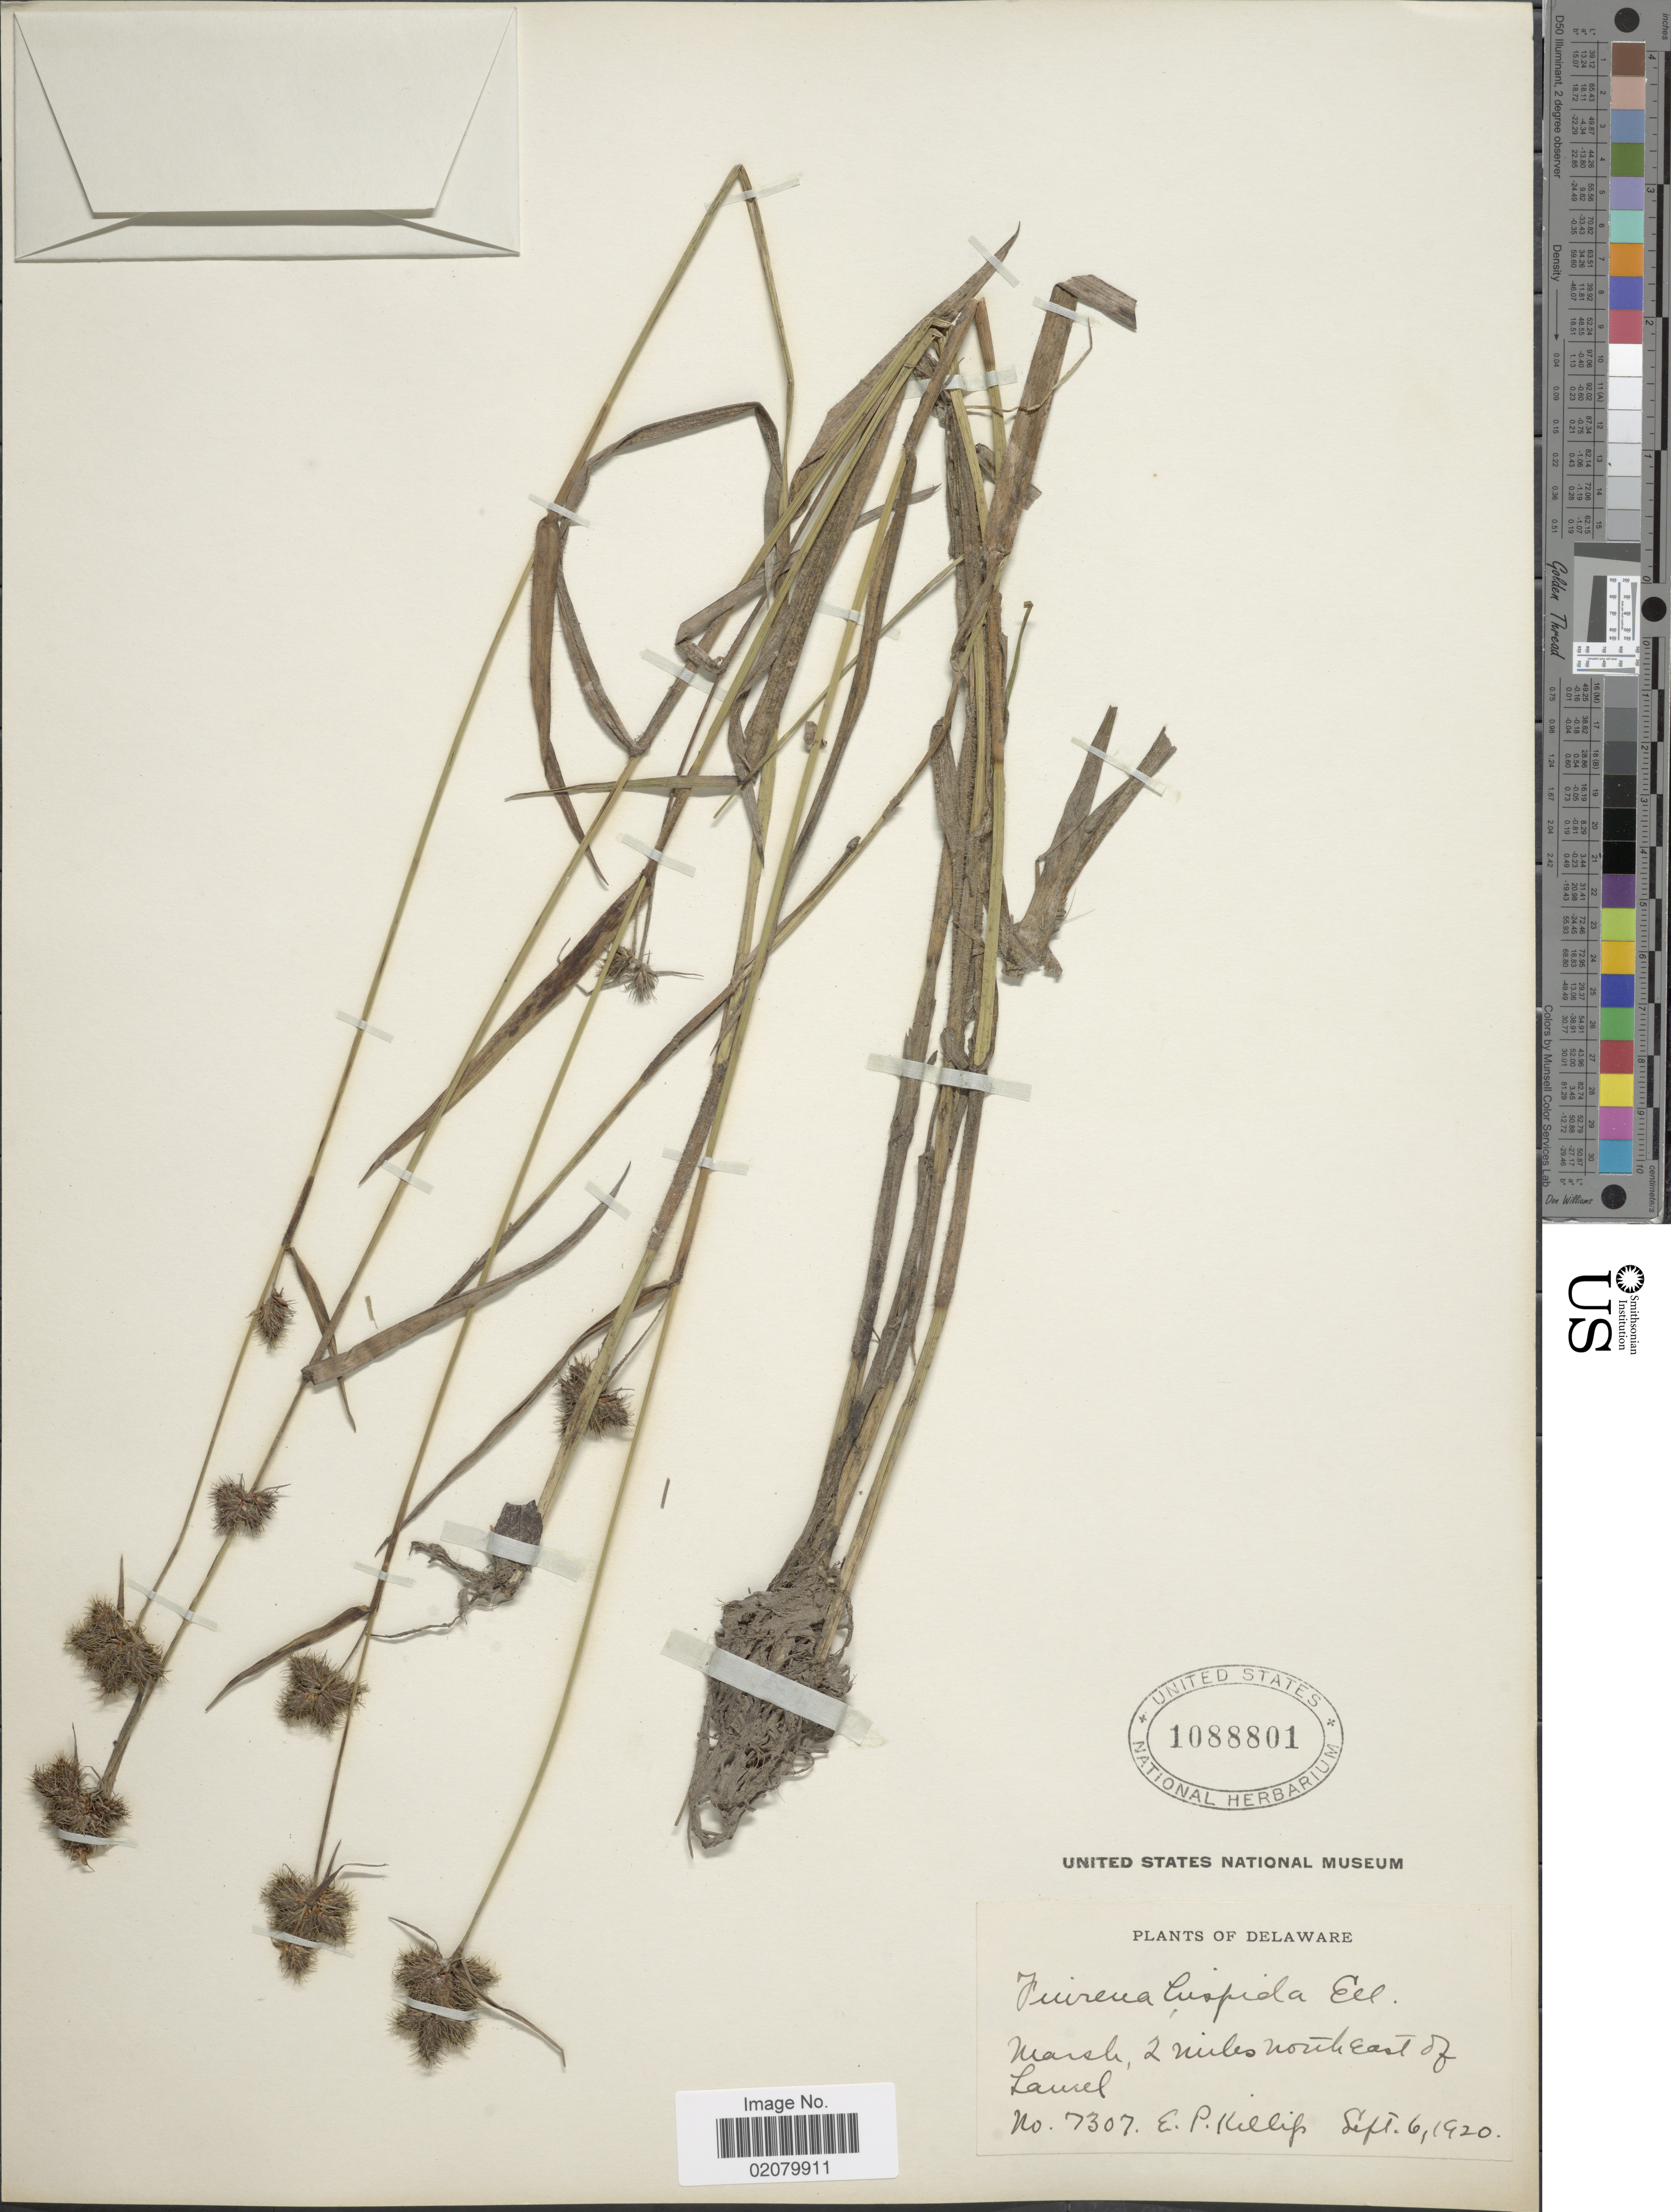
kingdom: Plantae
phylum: Tracheophyta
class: Liliopsida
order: Poales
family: Cyperaceae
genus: Fuirena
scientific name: Fuirena squarrosa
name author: Michx.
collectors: E. P. Killip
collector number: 7307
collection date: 1920-09-06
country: United States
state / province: Delaware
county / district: Sussex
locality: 2 miles northeast of Laurel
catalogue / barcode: US 1088801